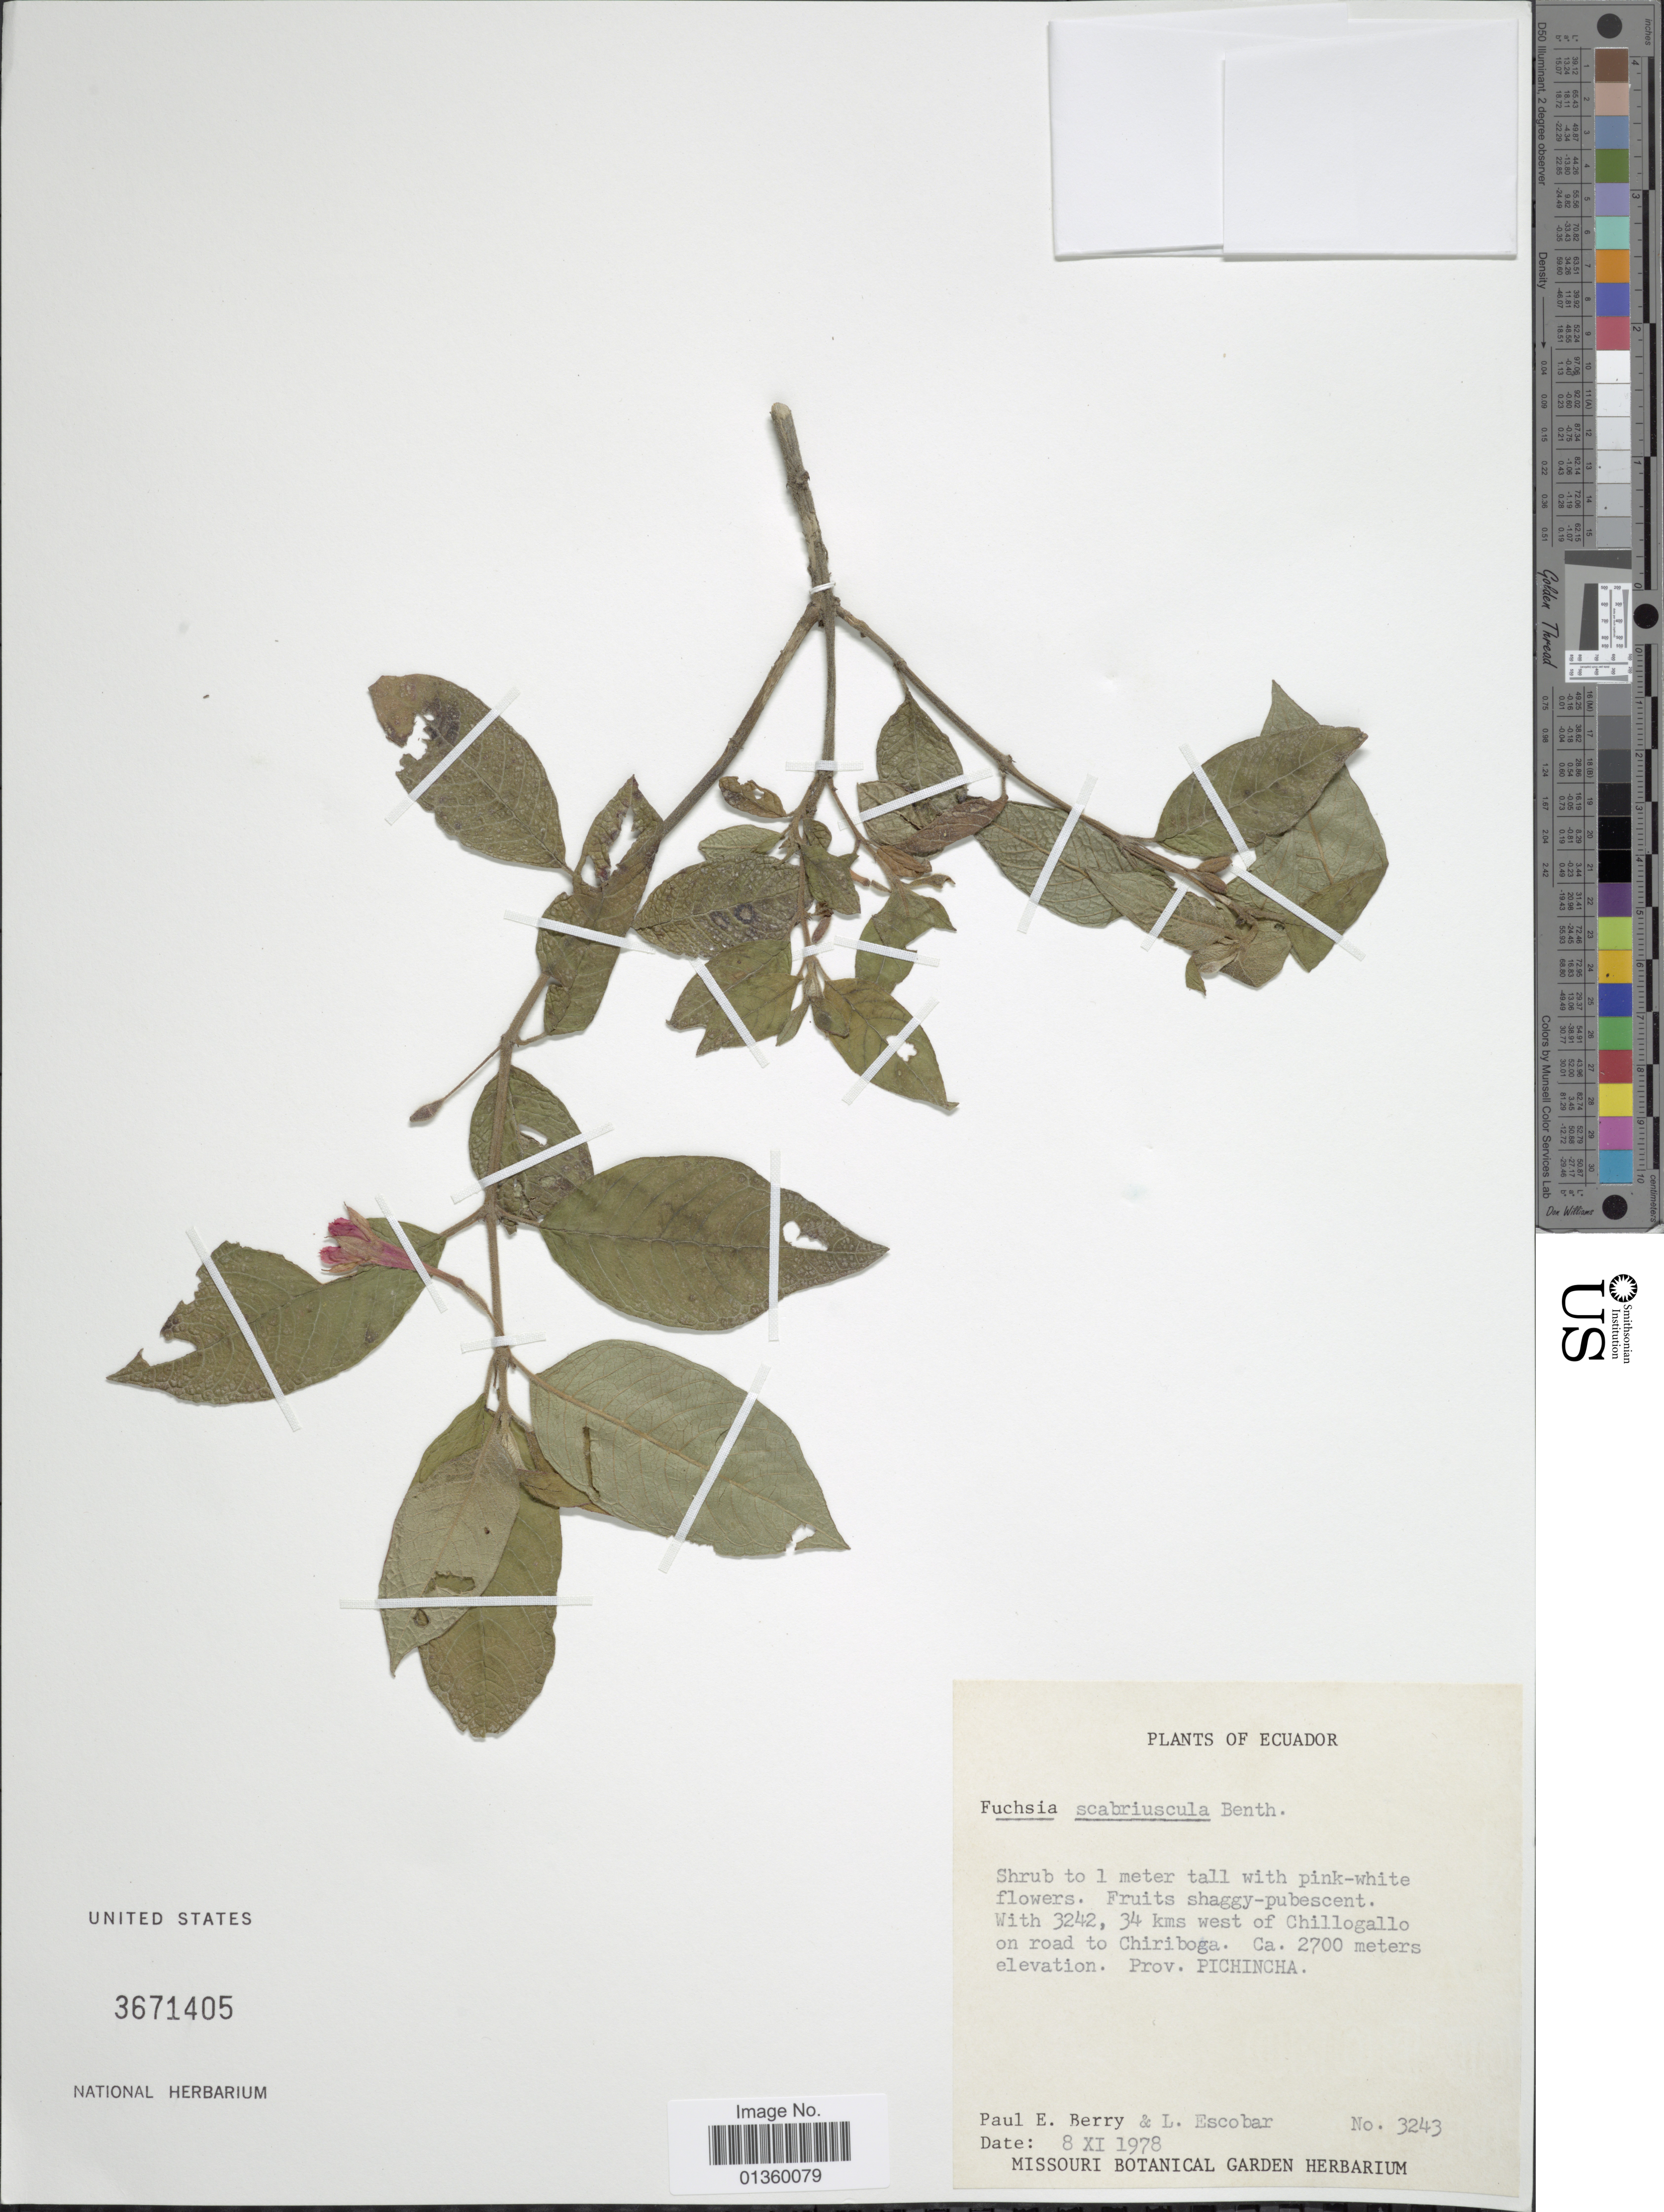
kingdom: Plantae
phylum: Tracheophyta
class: Magnoliopsida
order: Myrtales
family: Onagraceae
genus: Fuchsia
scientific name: Fuchsia scabriuscula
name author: Benth.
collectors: P. E. Berry & L. Escobar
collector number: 3243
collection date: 1978-11-08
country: Ecuador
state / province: Pichincha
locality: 34 kms west of Chillogallo on road to Chiriboga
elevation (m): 2700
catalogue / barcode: US 3671405